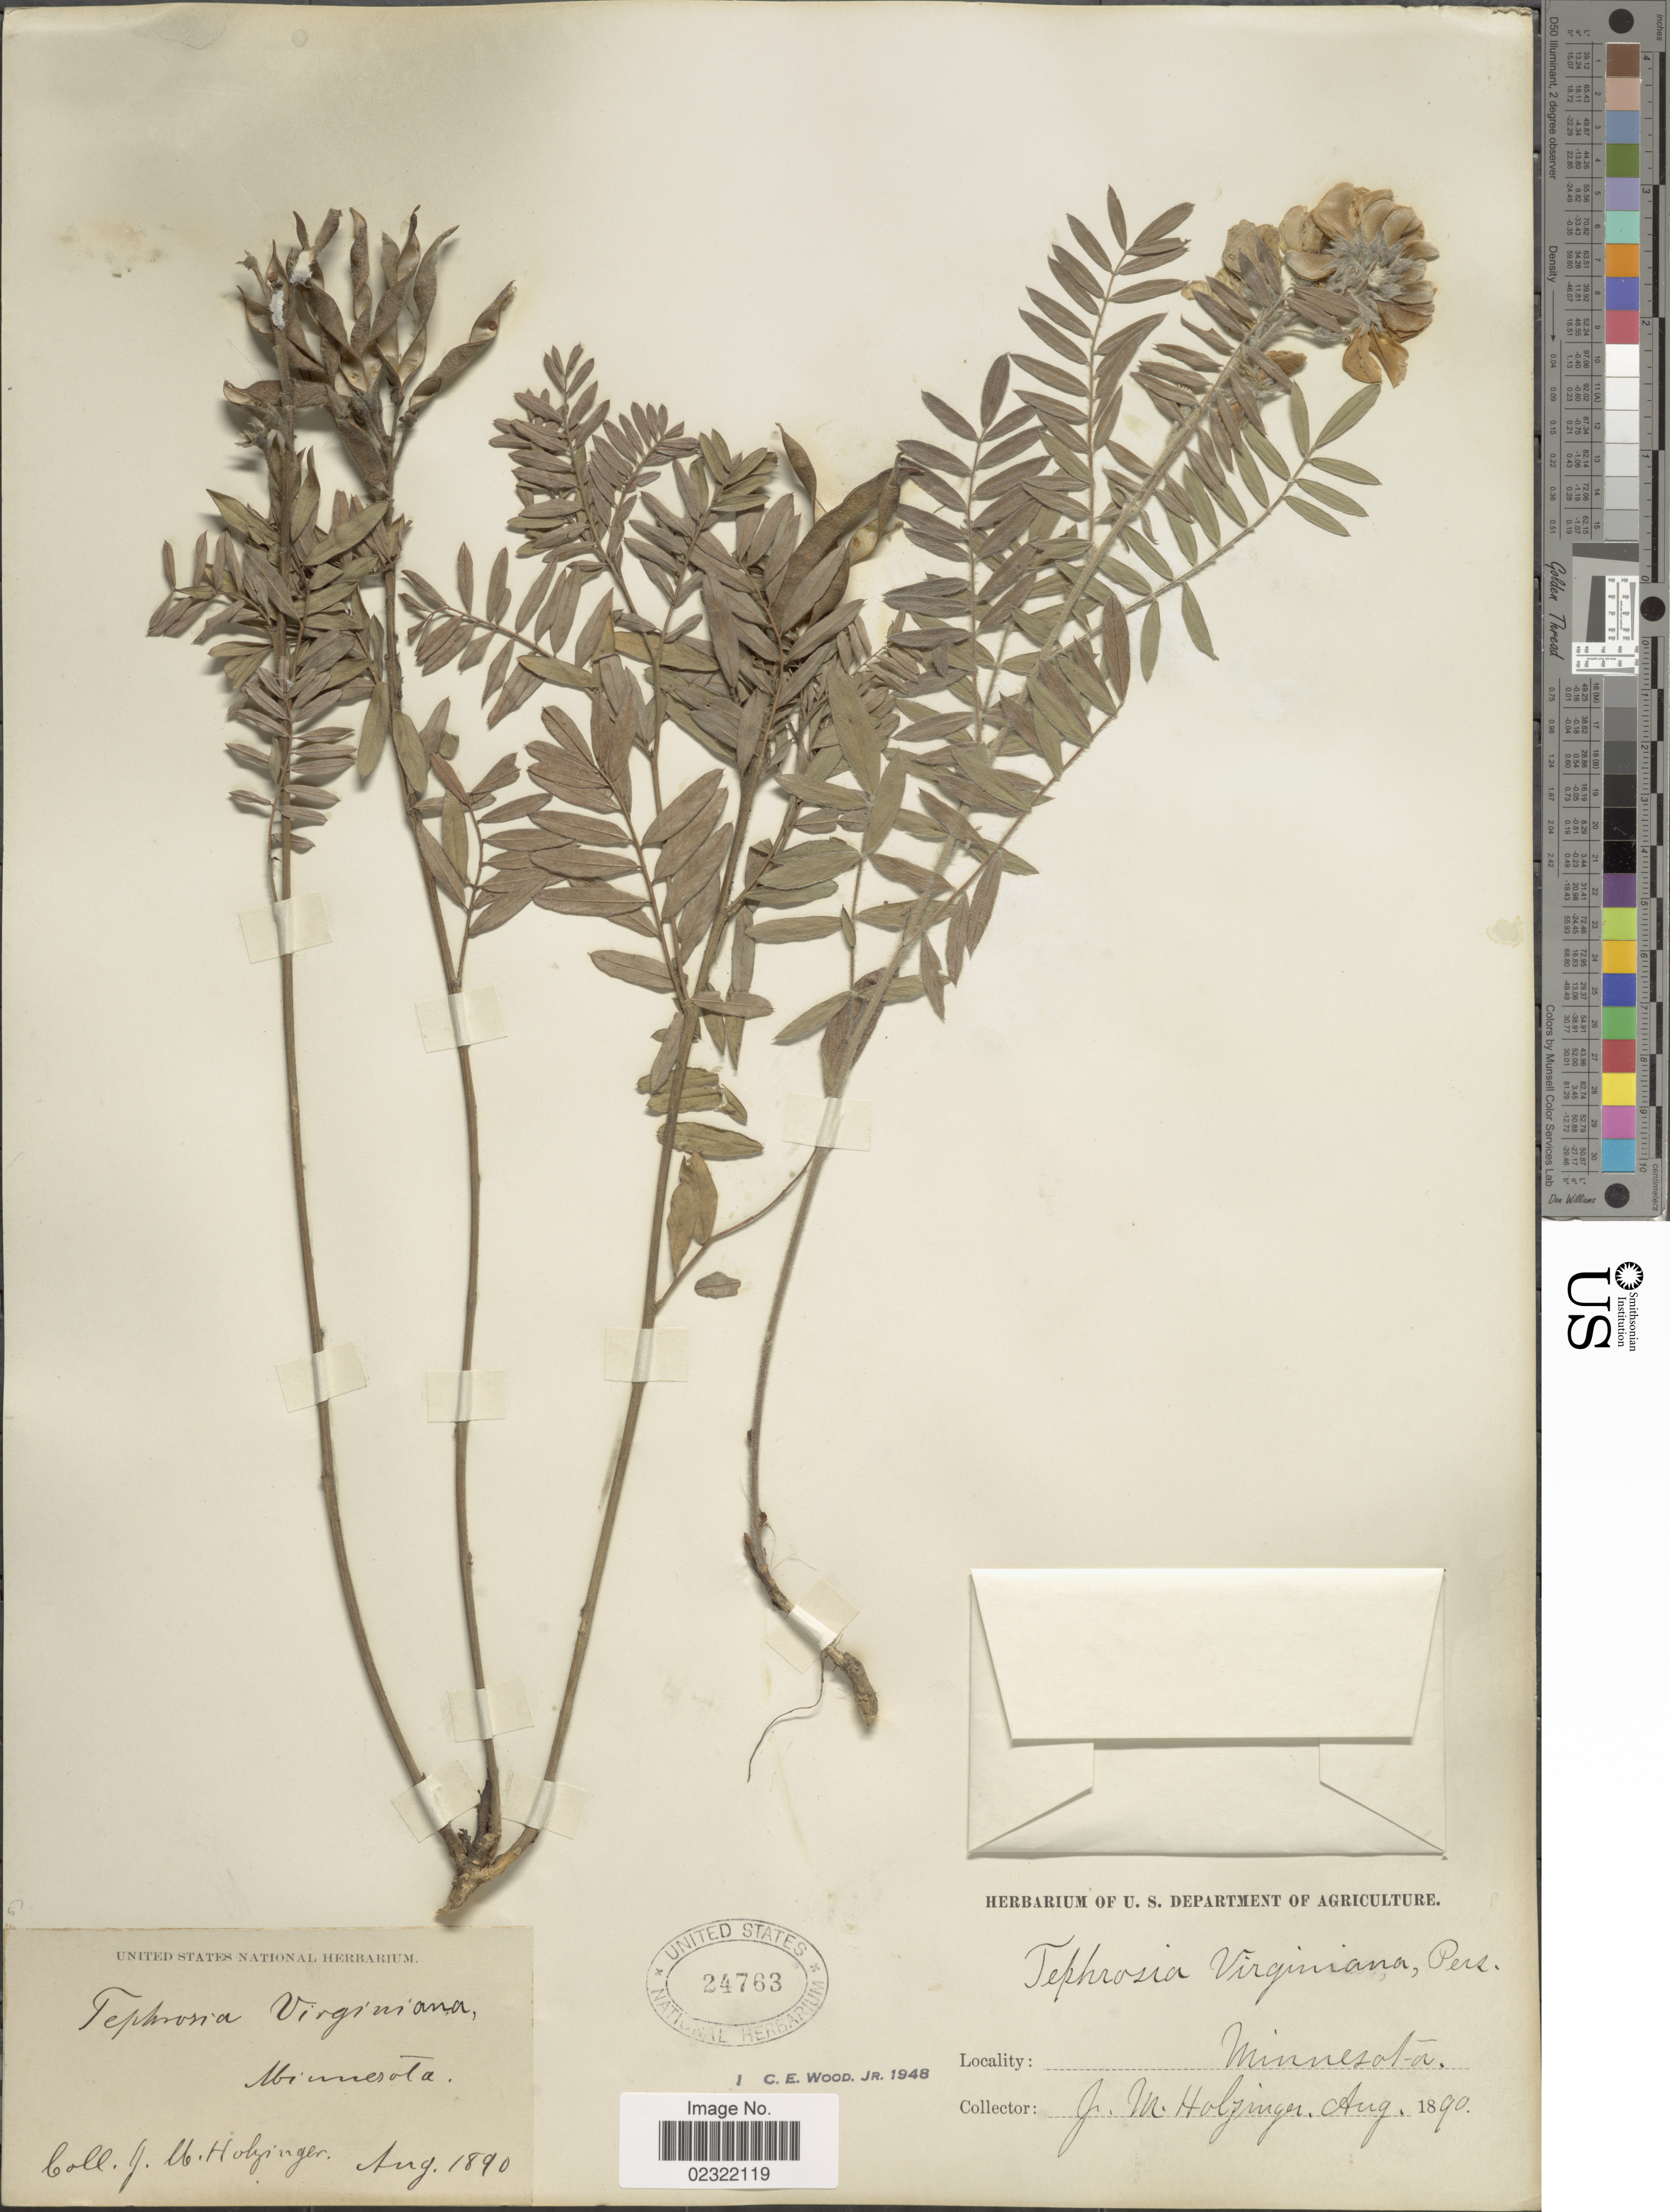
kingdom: Plantae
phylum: Tracheophyta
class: Magnoliopsida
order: Fabales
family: Fabaceae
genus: Tephrosia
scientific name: Tephrosia virginiana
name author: (L.) Pers.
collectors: J. M. Holzinger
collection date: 1890-08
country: United States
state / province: Minnesota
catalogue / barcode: US 24763